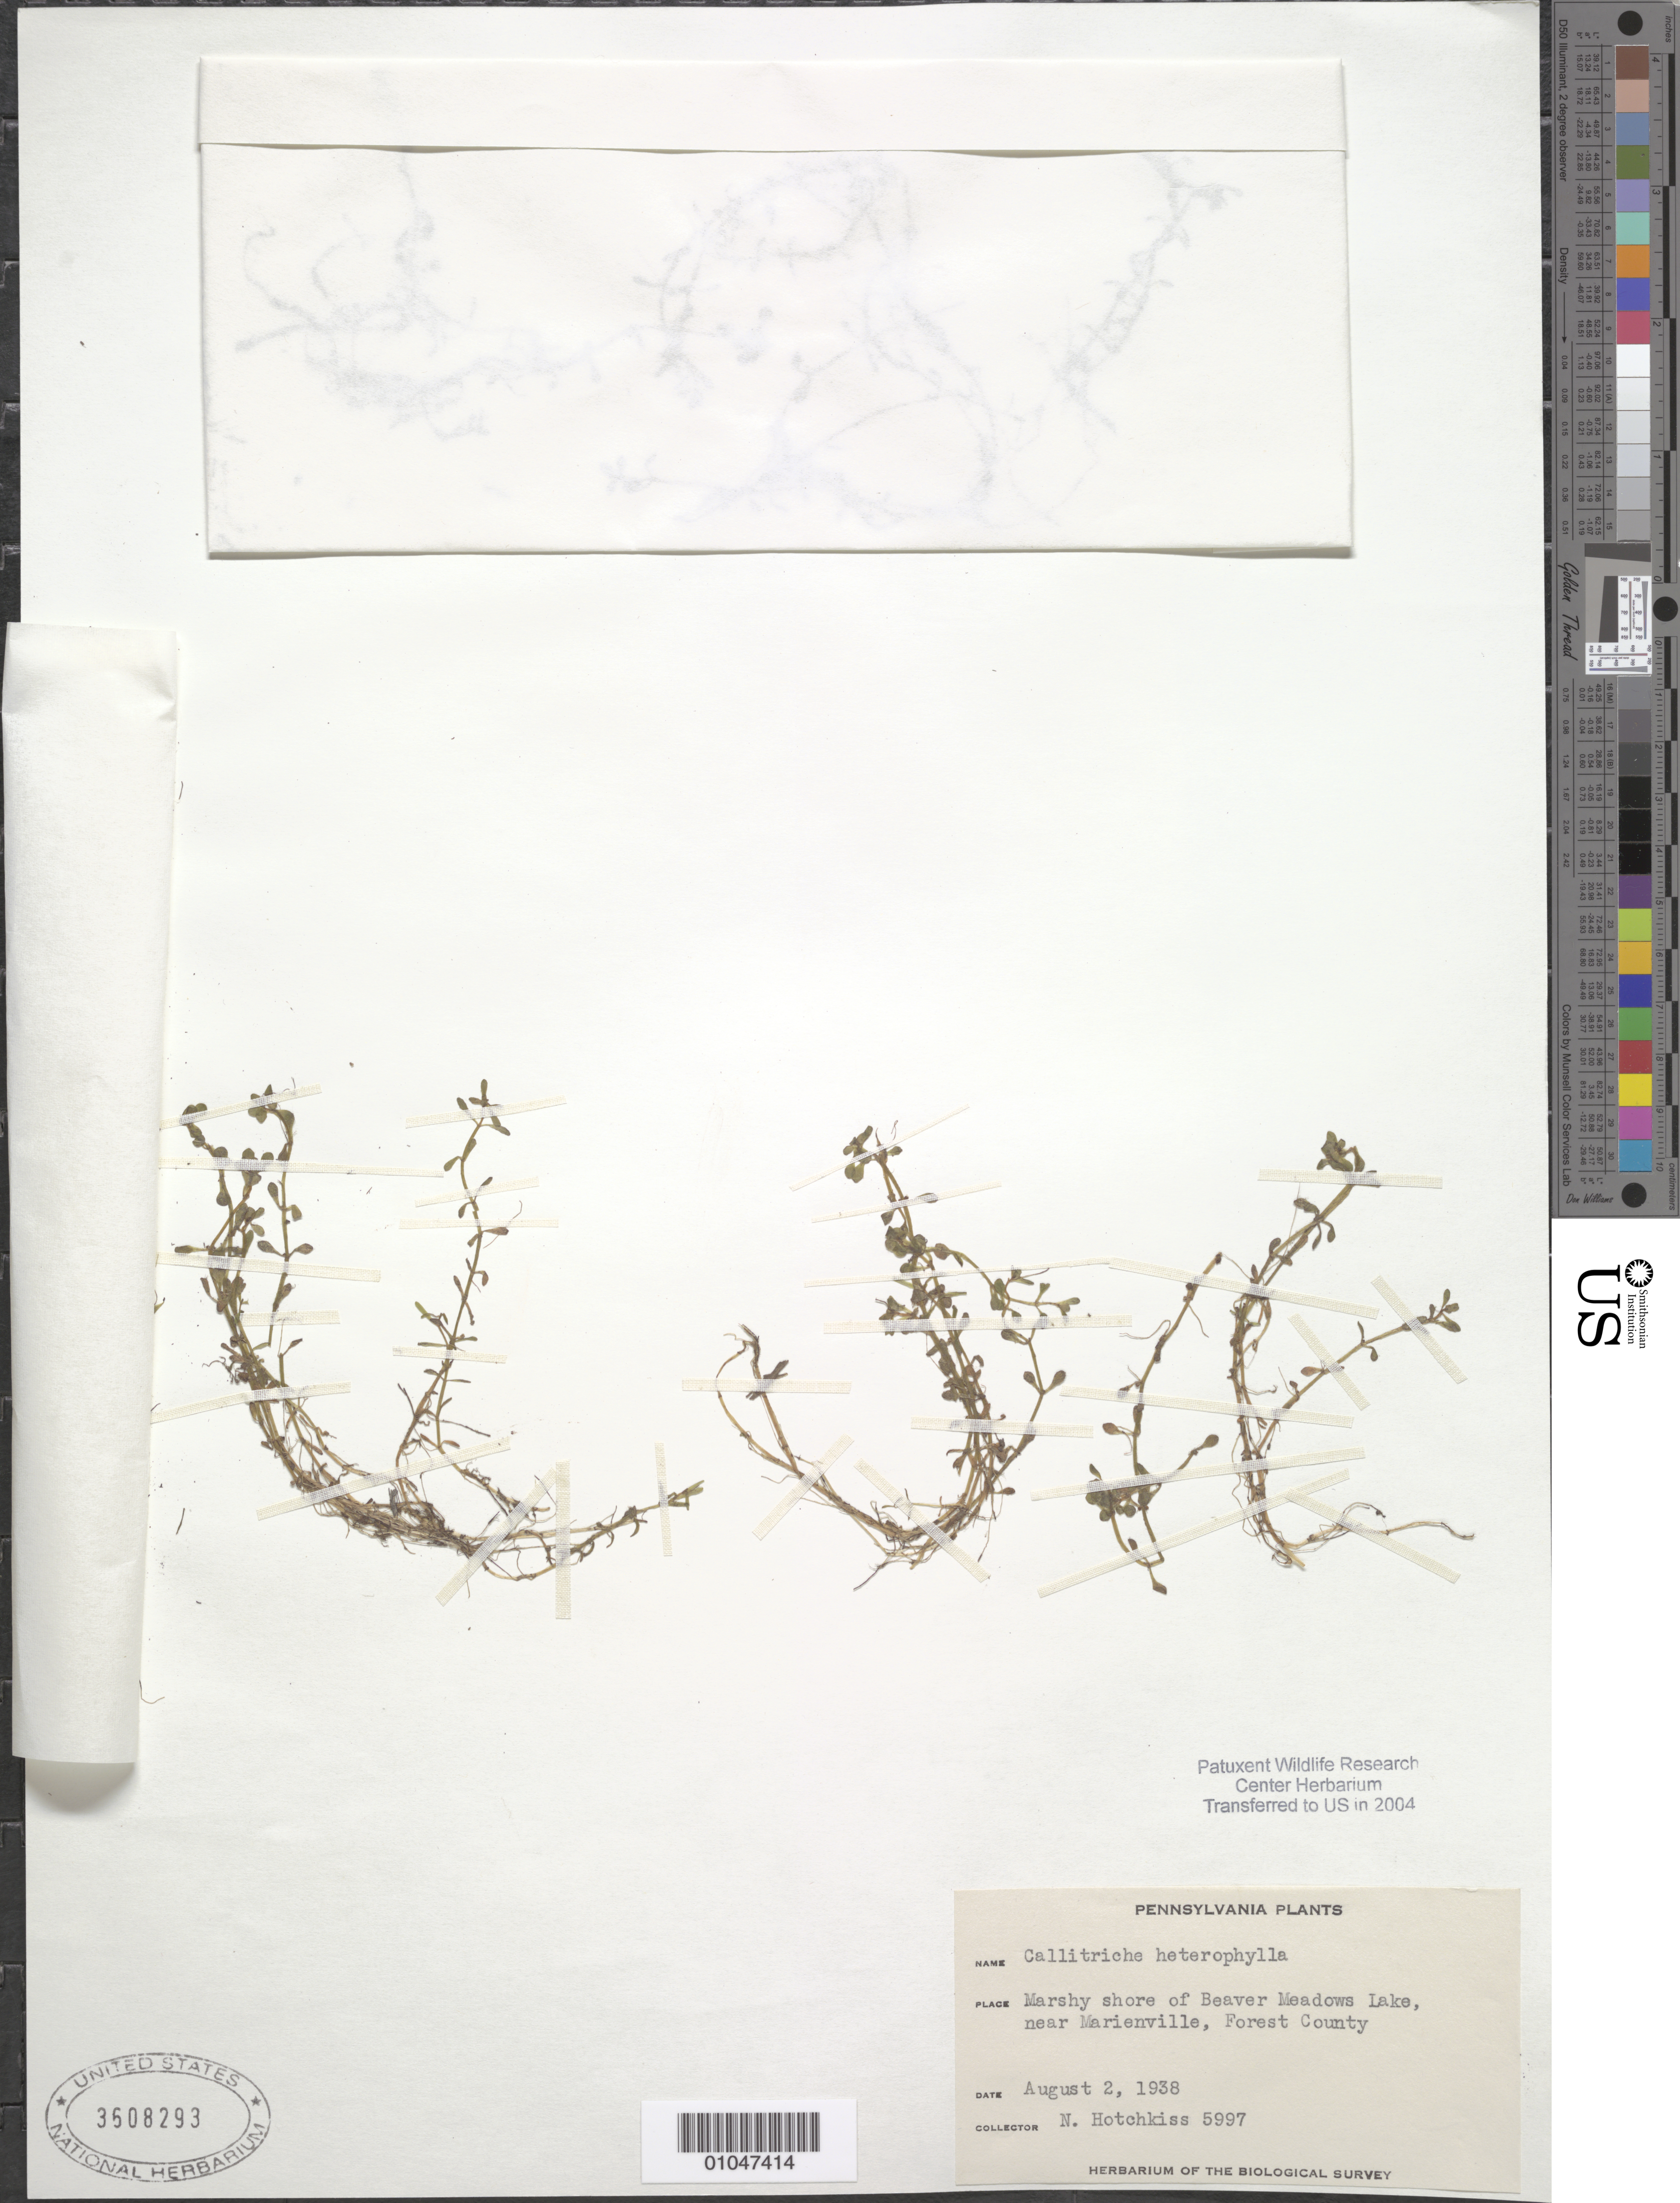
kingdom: Plantae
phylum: Tracheophyta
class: Magnoliopsida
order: Lamiales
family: Plantaginaceae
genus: Callitriche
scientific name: Callitriche heterophylla Pursh emend. Darby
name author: Pursh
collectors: N. Hotchkiss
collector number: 5997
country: United States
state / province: Pennsylvania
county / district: Forest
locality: Marshy shore of Beaver Meadows Lake, near Marienville, Forest County.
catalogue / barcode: US 3608293